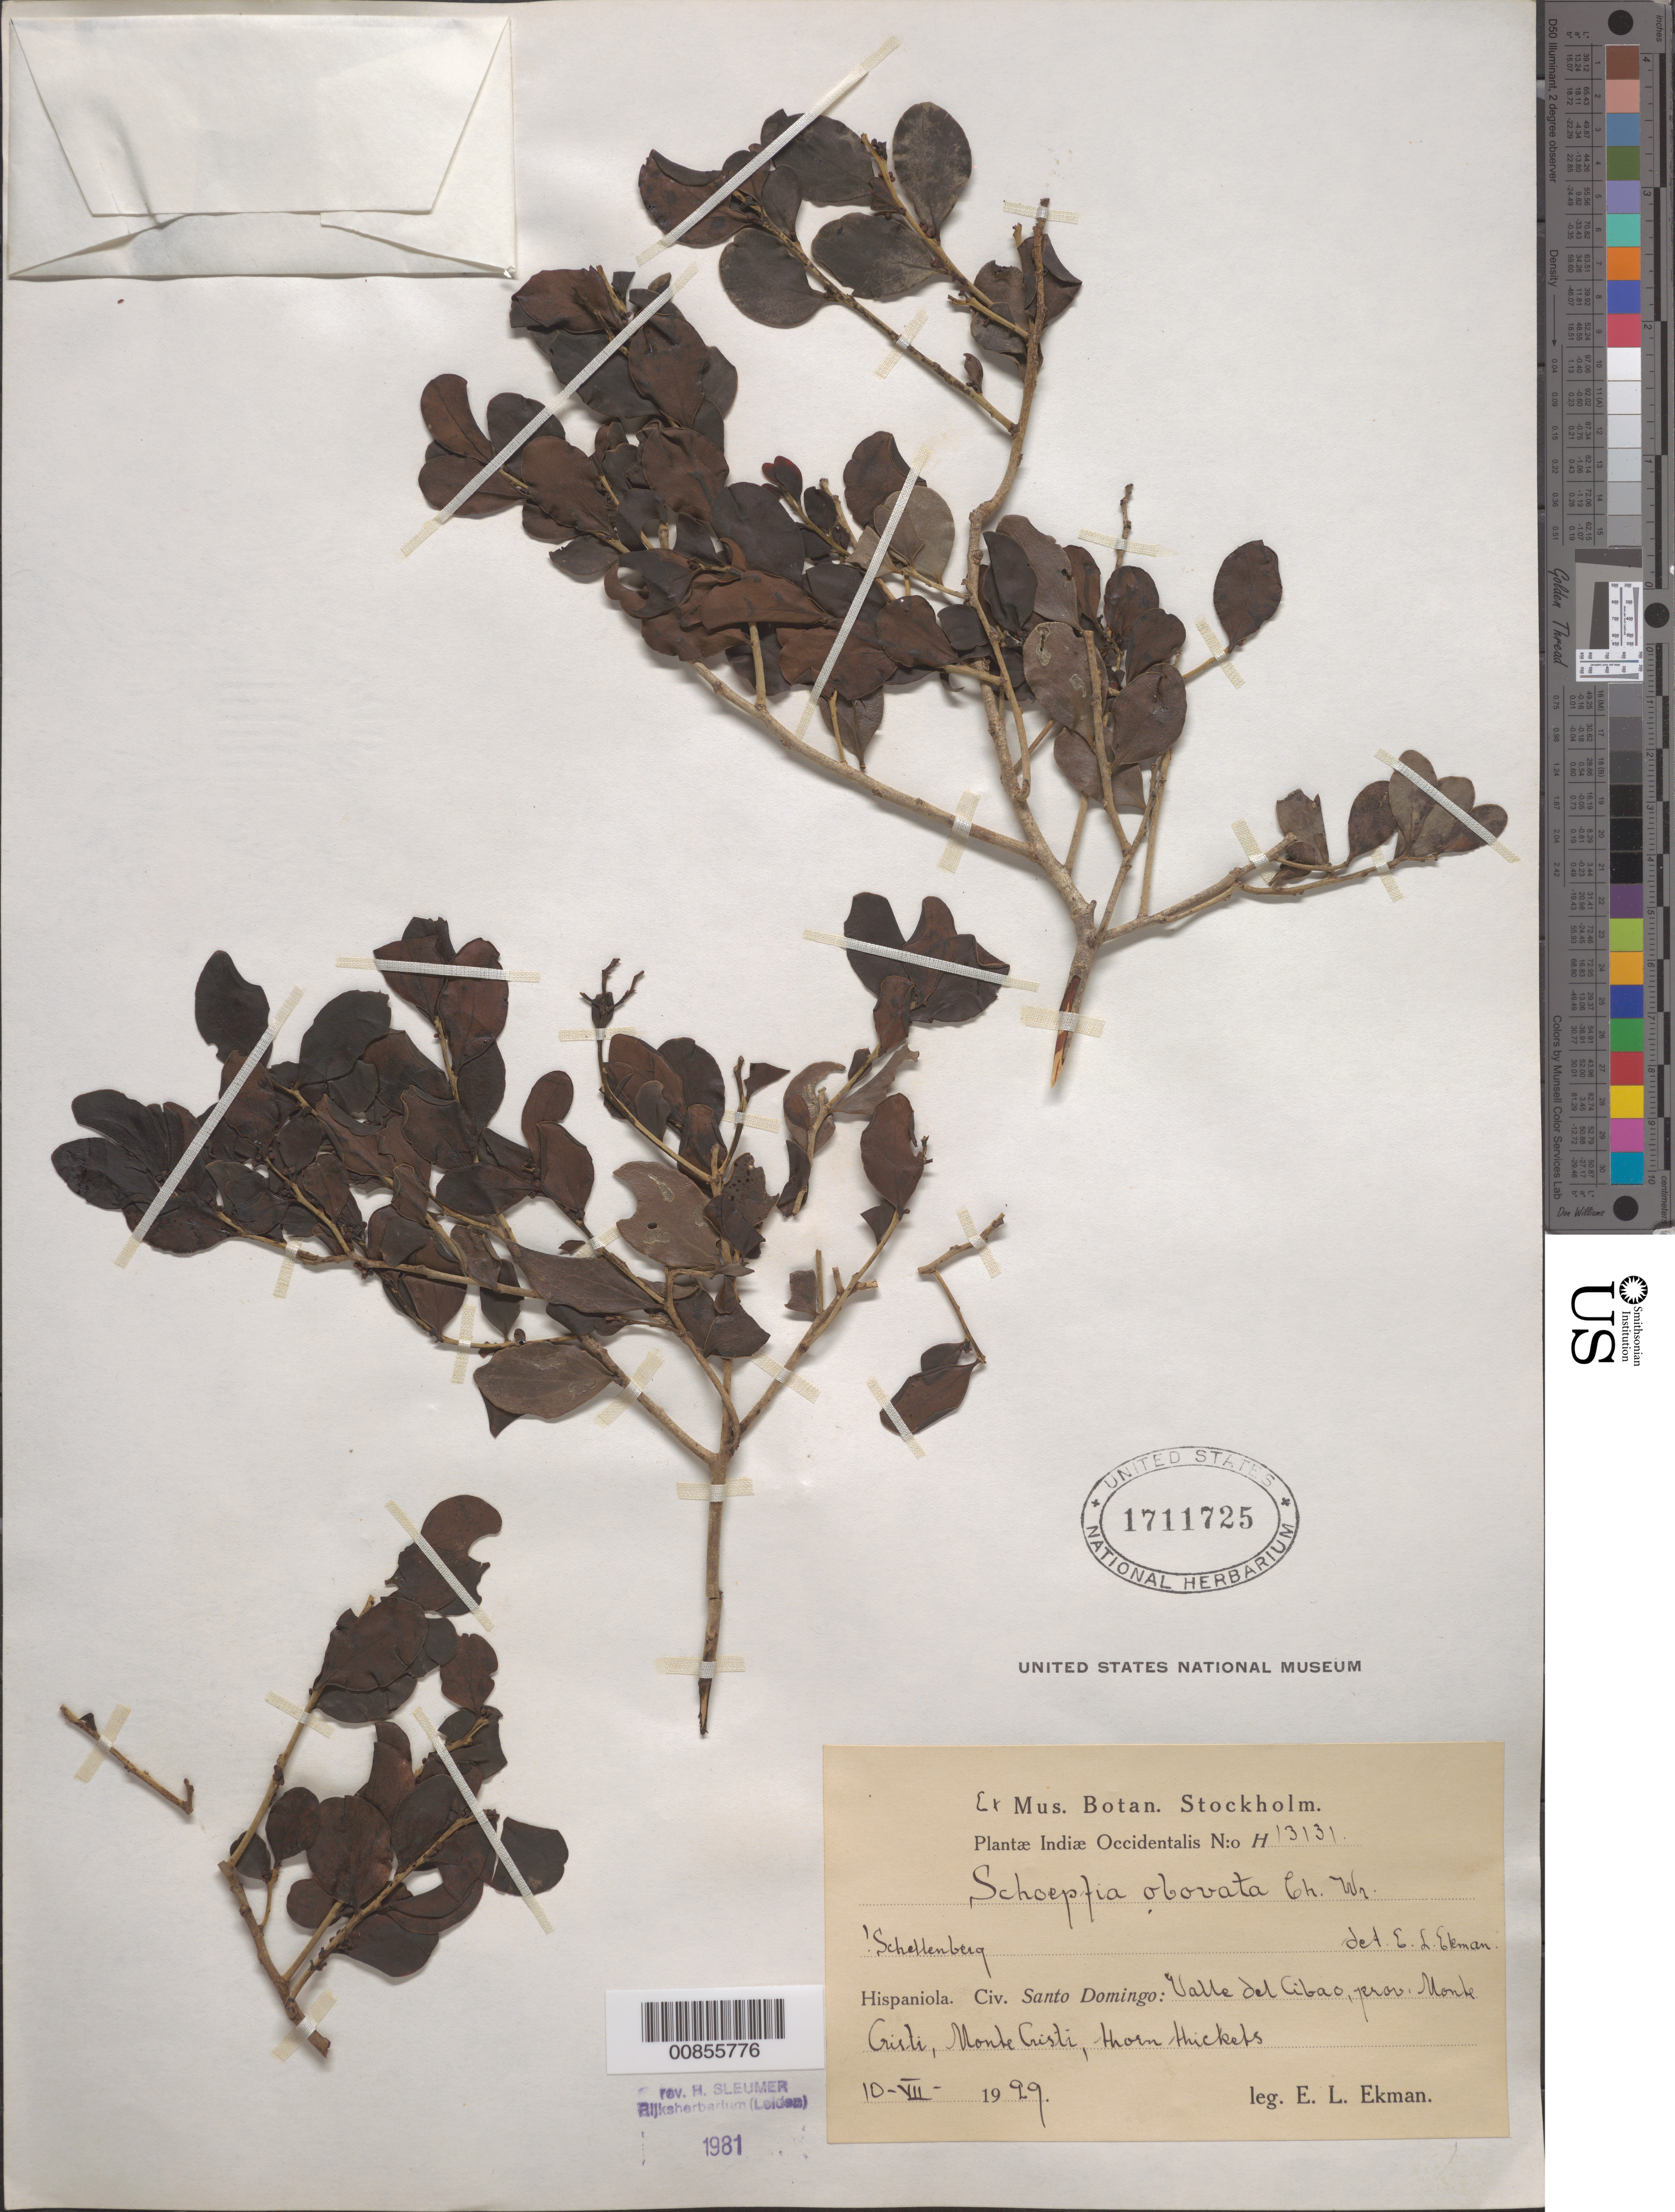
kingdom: Plantae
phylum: Tracheophyta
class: Magnoliopsida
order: Santalales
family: Schoepfiaceae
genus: Schoepfia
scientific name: Schoepfia obovata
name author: C. Wright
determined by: Schellenberg, --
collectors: E. L. Ekman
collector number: H 13131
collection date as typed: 10 Jul 1929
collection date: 1929-07-10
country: Dominican Republic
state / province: Monte Cristi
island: Hispaniola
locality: Valle del Cibao, Monte Cristi.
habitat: Thorn thickets.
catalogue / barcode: US 1711725